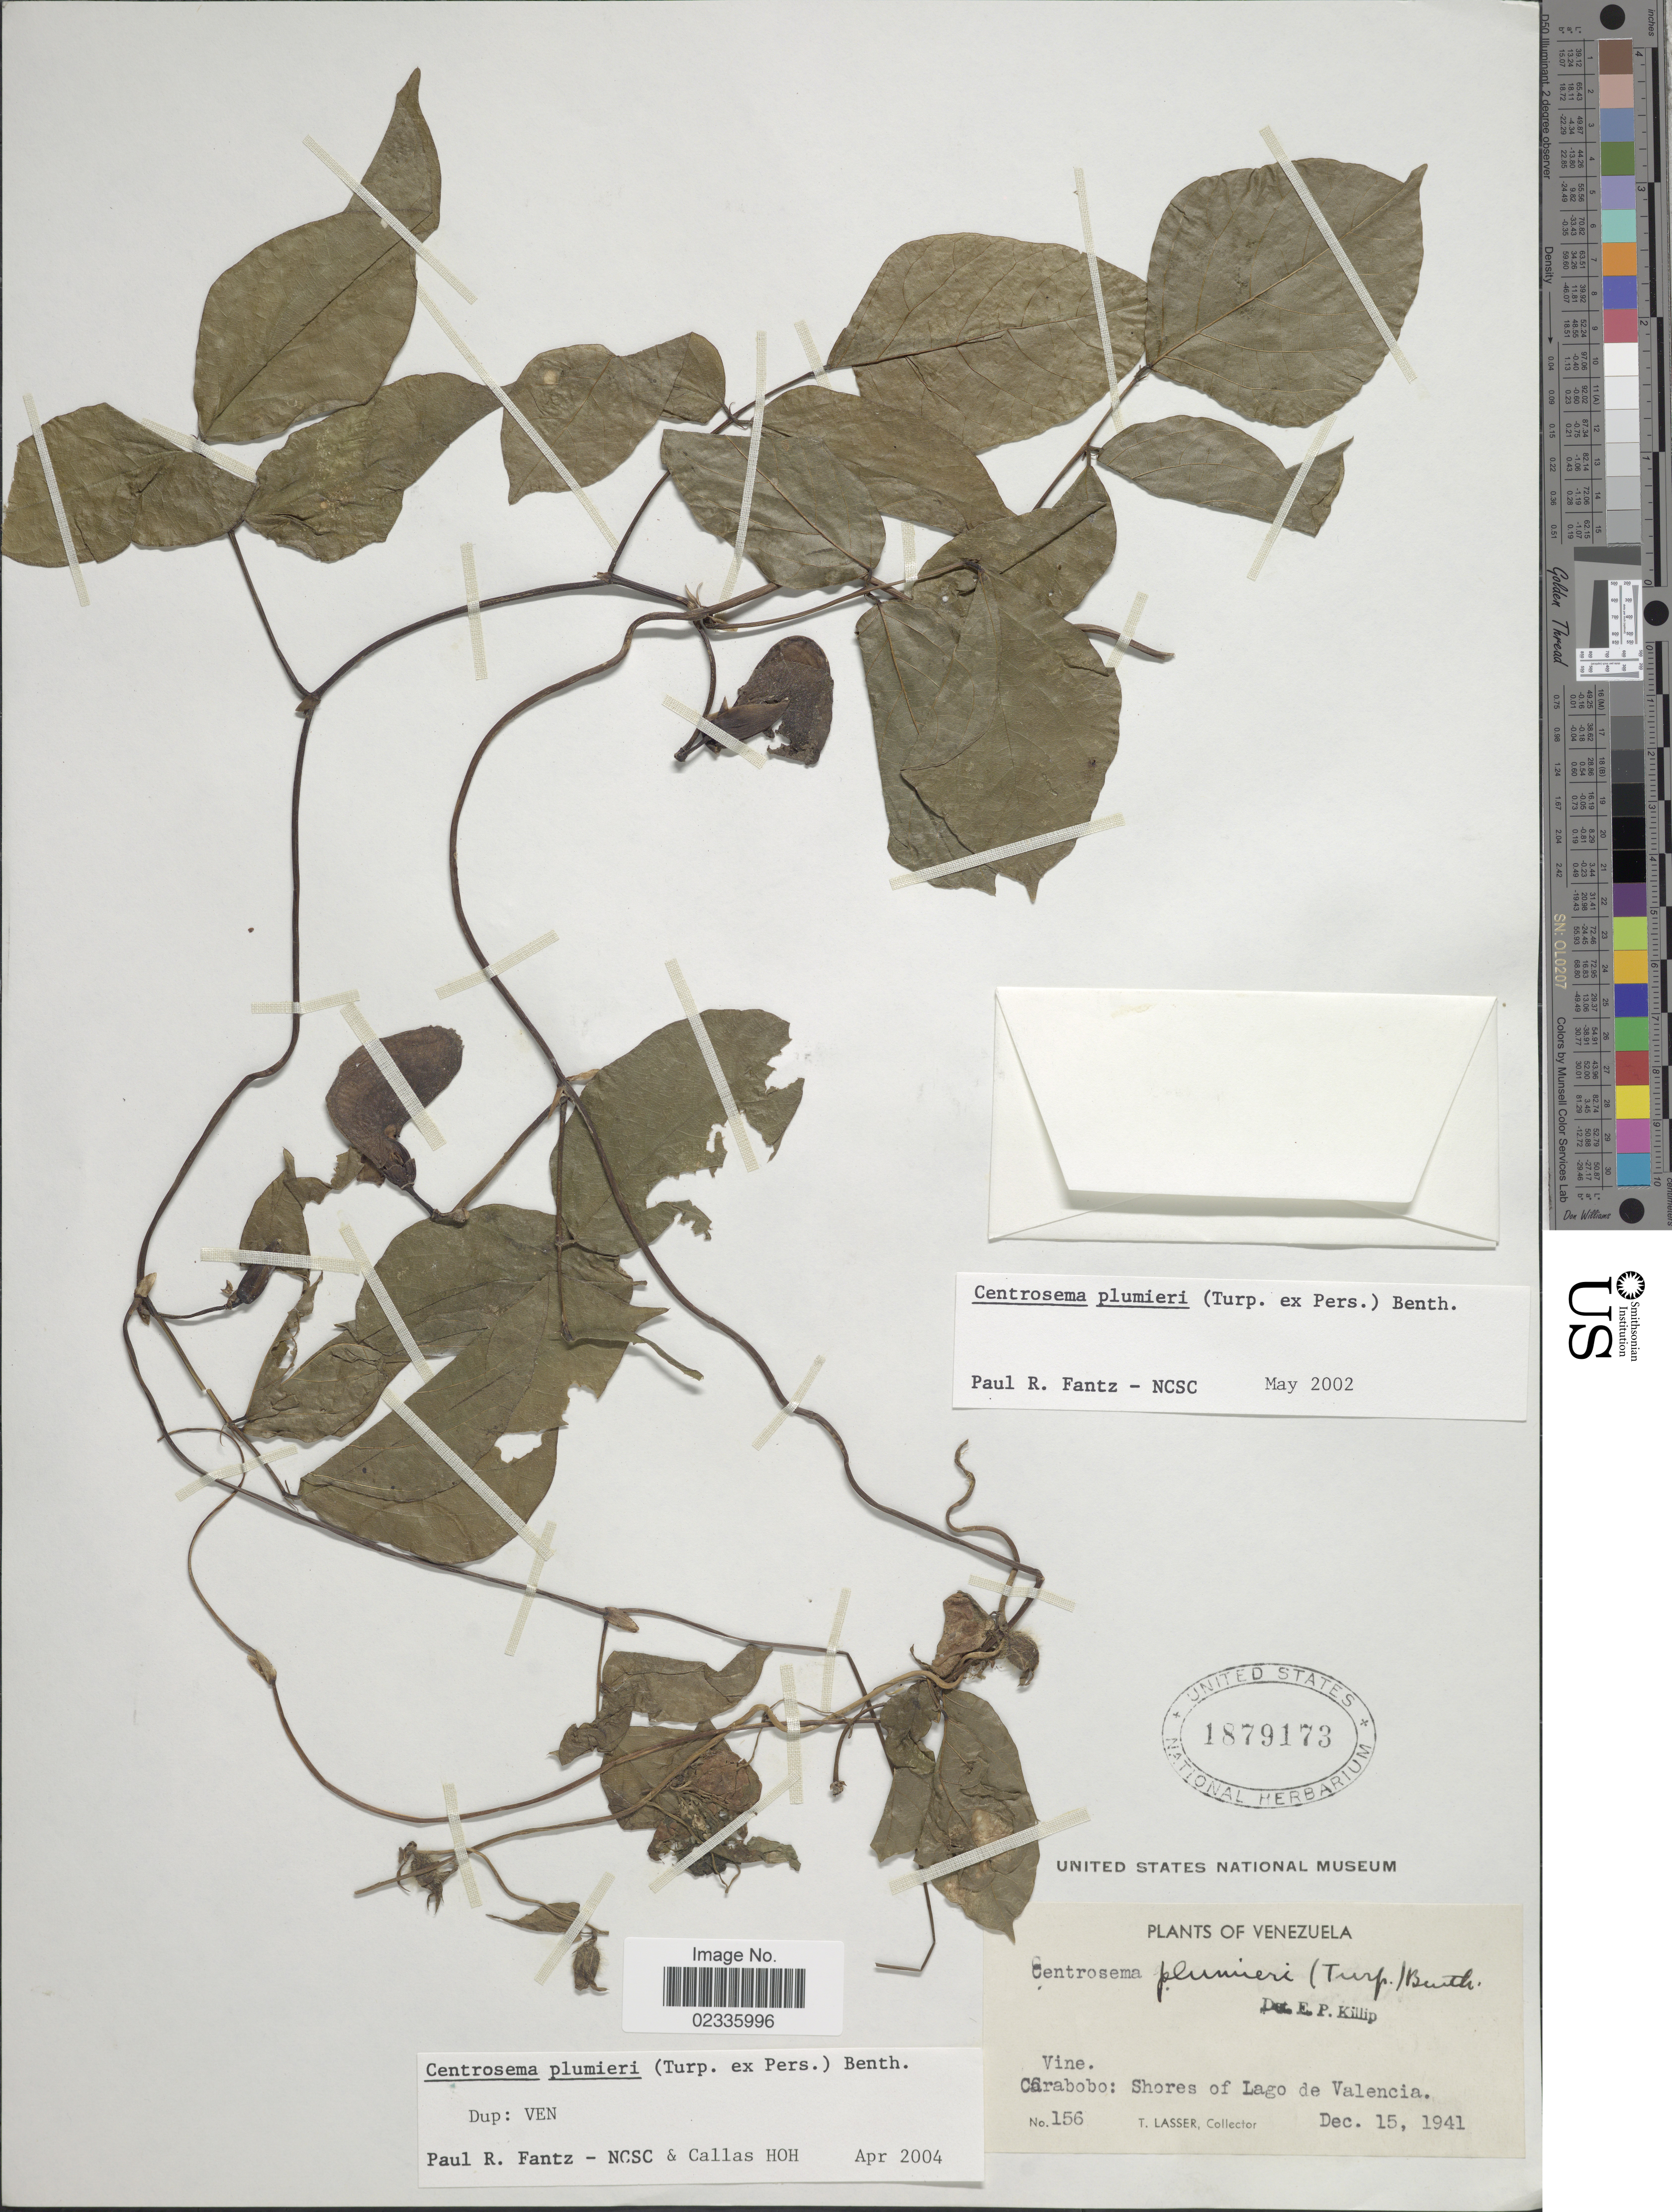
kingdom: Plantae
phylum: Tracheophyta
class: Magnoliopsida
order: Fabales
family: Fabaceae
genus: Centrosema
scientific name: Centrosema plumieri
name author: (Turpin ex Pers.) Benth.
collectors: T. Lasser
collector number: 156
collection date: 1941-12-15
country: Venezuela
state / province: Carabobo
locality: Shores of Lago de Valencia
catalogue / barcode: US 1879173